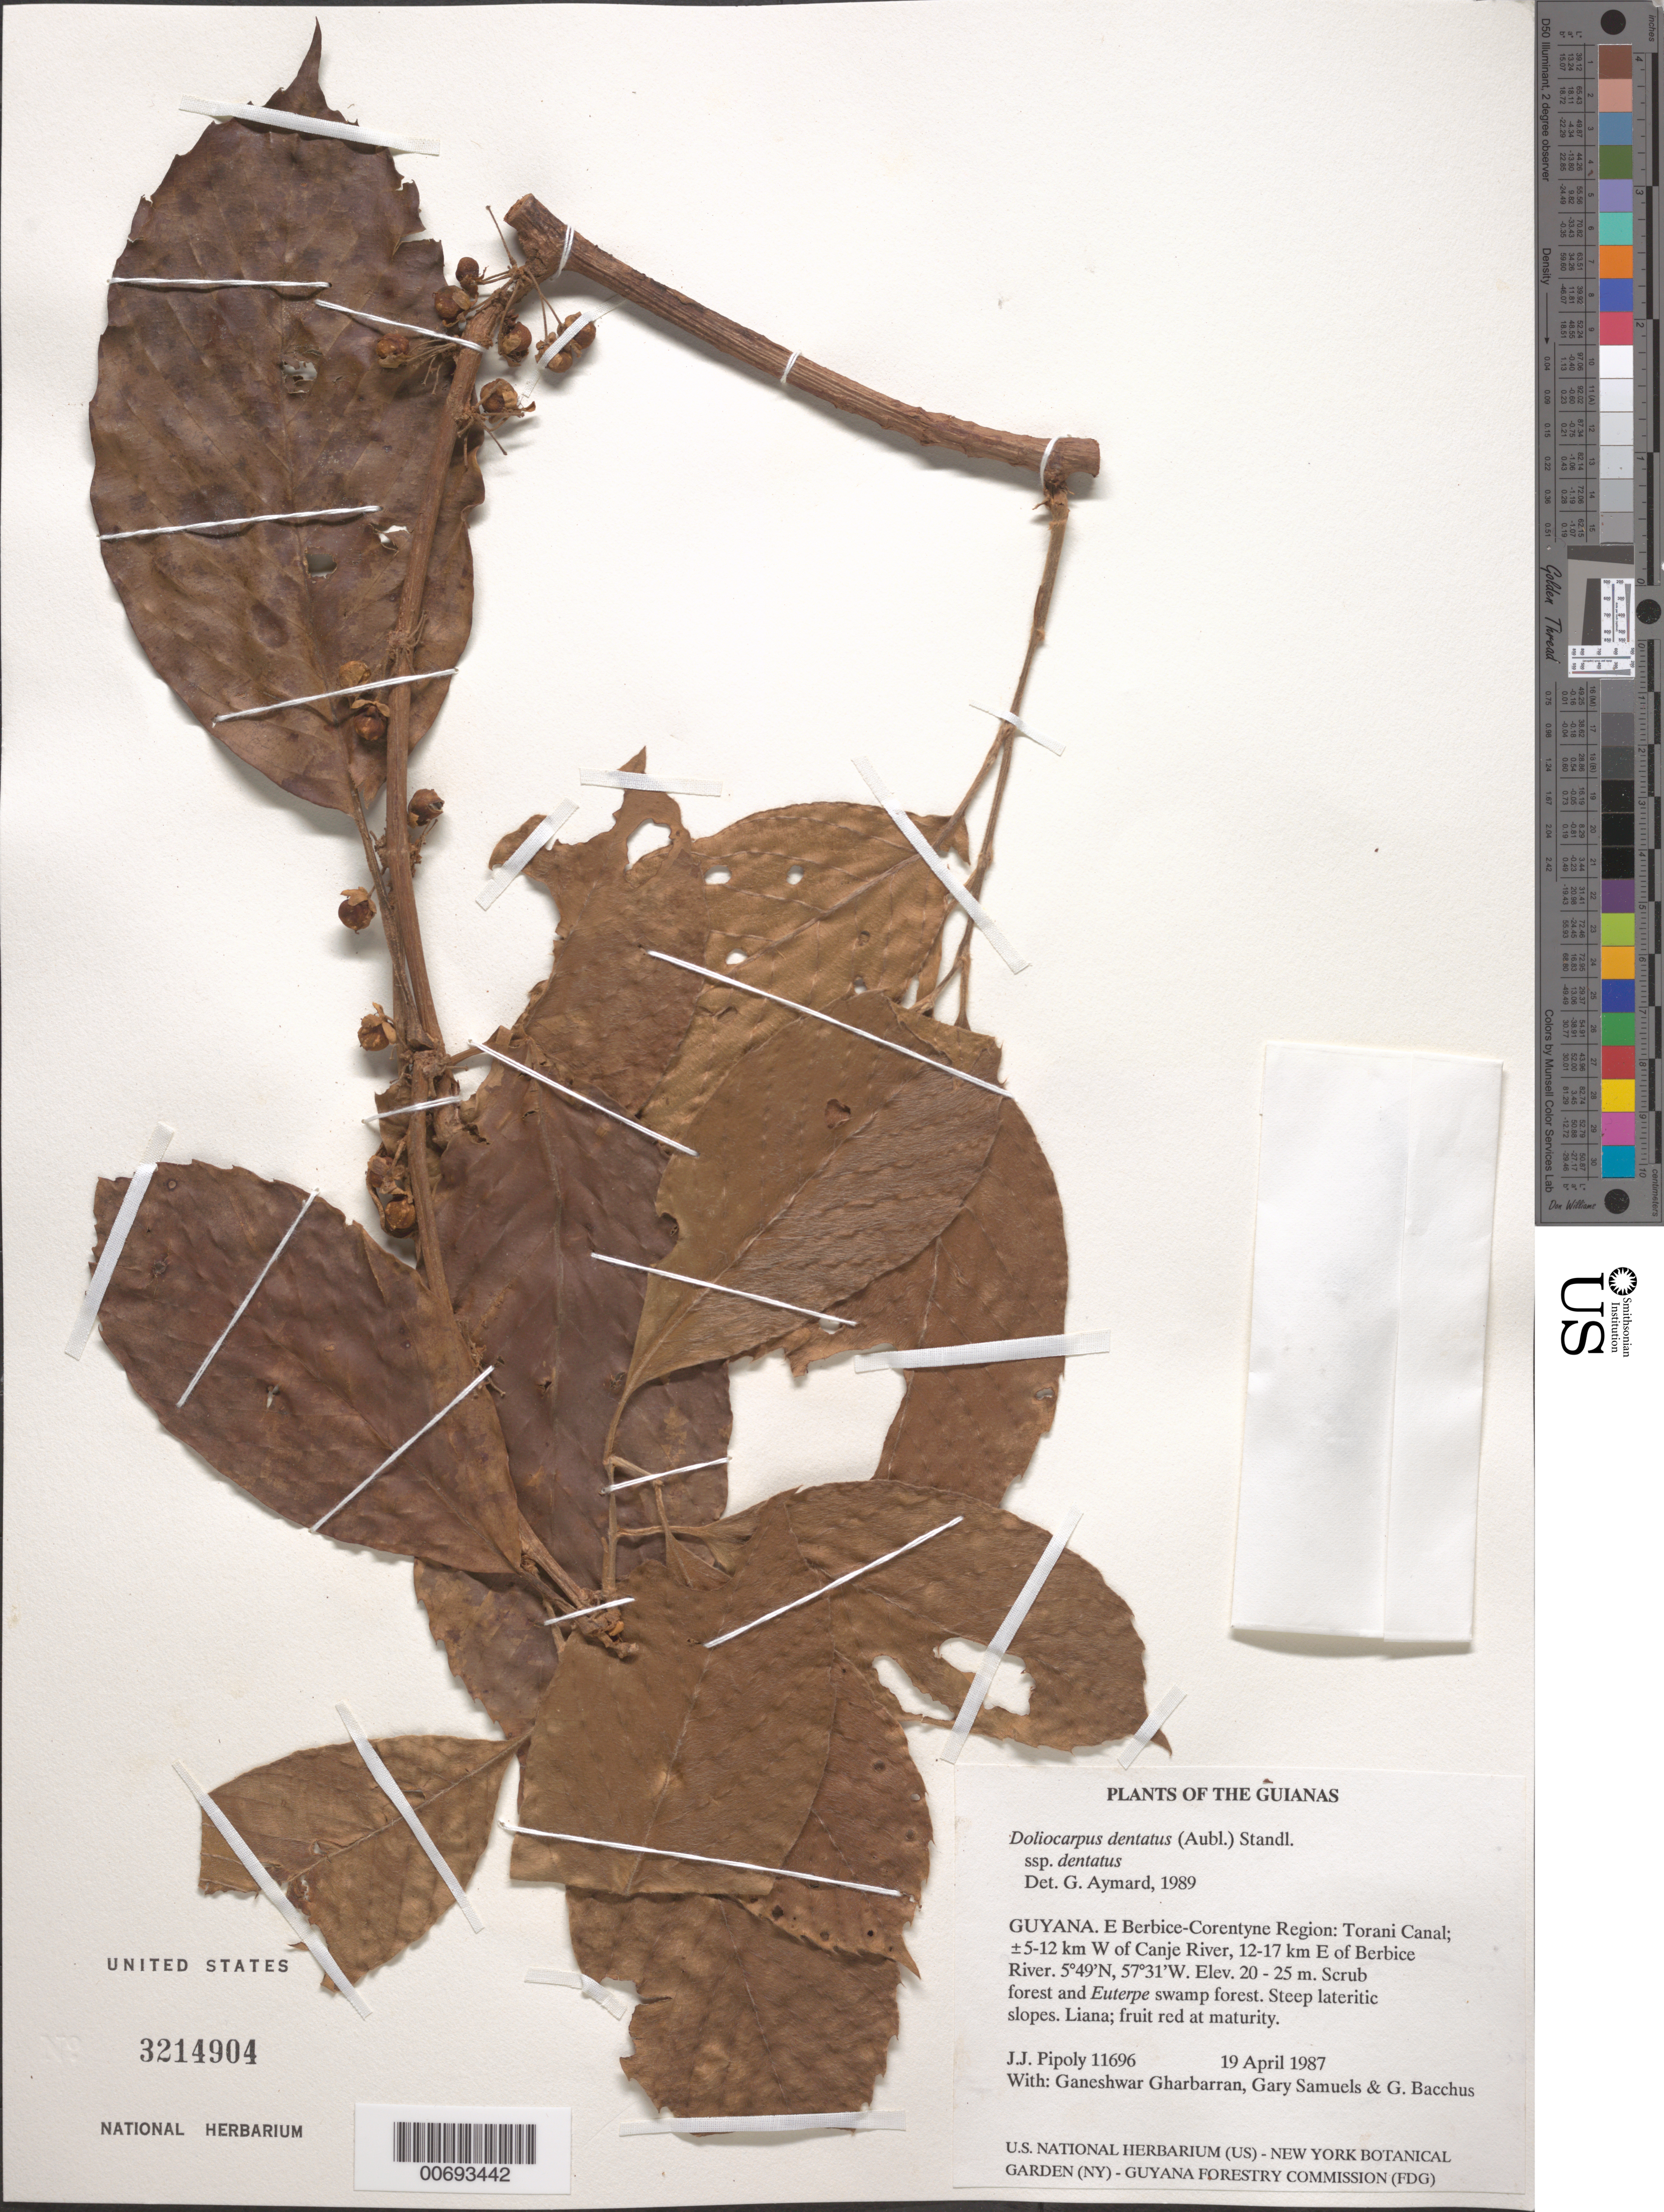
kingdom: Plantae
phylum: Tracheophyta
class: Magnoliopsida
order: Dilleniales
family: Dilleniaceae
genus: Doliocarpus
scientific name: Doliocarpus dentatus subsp. dentatus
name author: (Aubl.) Standl.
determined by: Aymard C., G. A., (PORT), Univ. Nac. Exp. de los Llanos Ezequiel Zamora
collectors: J. J. Pipoly, G. Gharbarran, G. Samuels & G. Bacchus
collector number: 11696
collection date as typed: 19 April 1987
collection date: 1987-04-19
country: Guyana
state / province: E. Berbice-Corentyne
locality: Torani Canal; ±5-12 km W of Canje River, 12-17 km E of Berbice River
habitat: Scrub forest and Euterpe Swamp forestSteep lateritic slopes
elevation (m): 20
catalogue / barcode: US 3214904